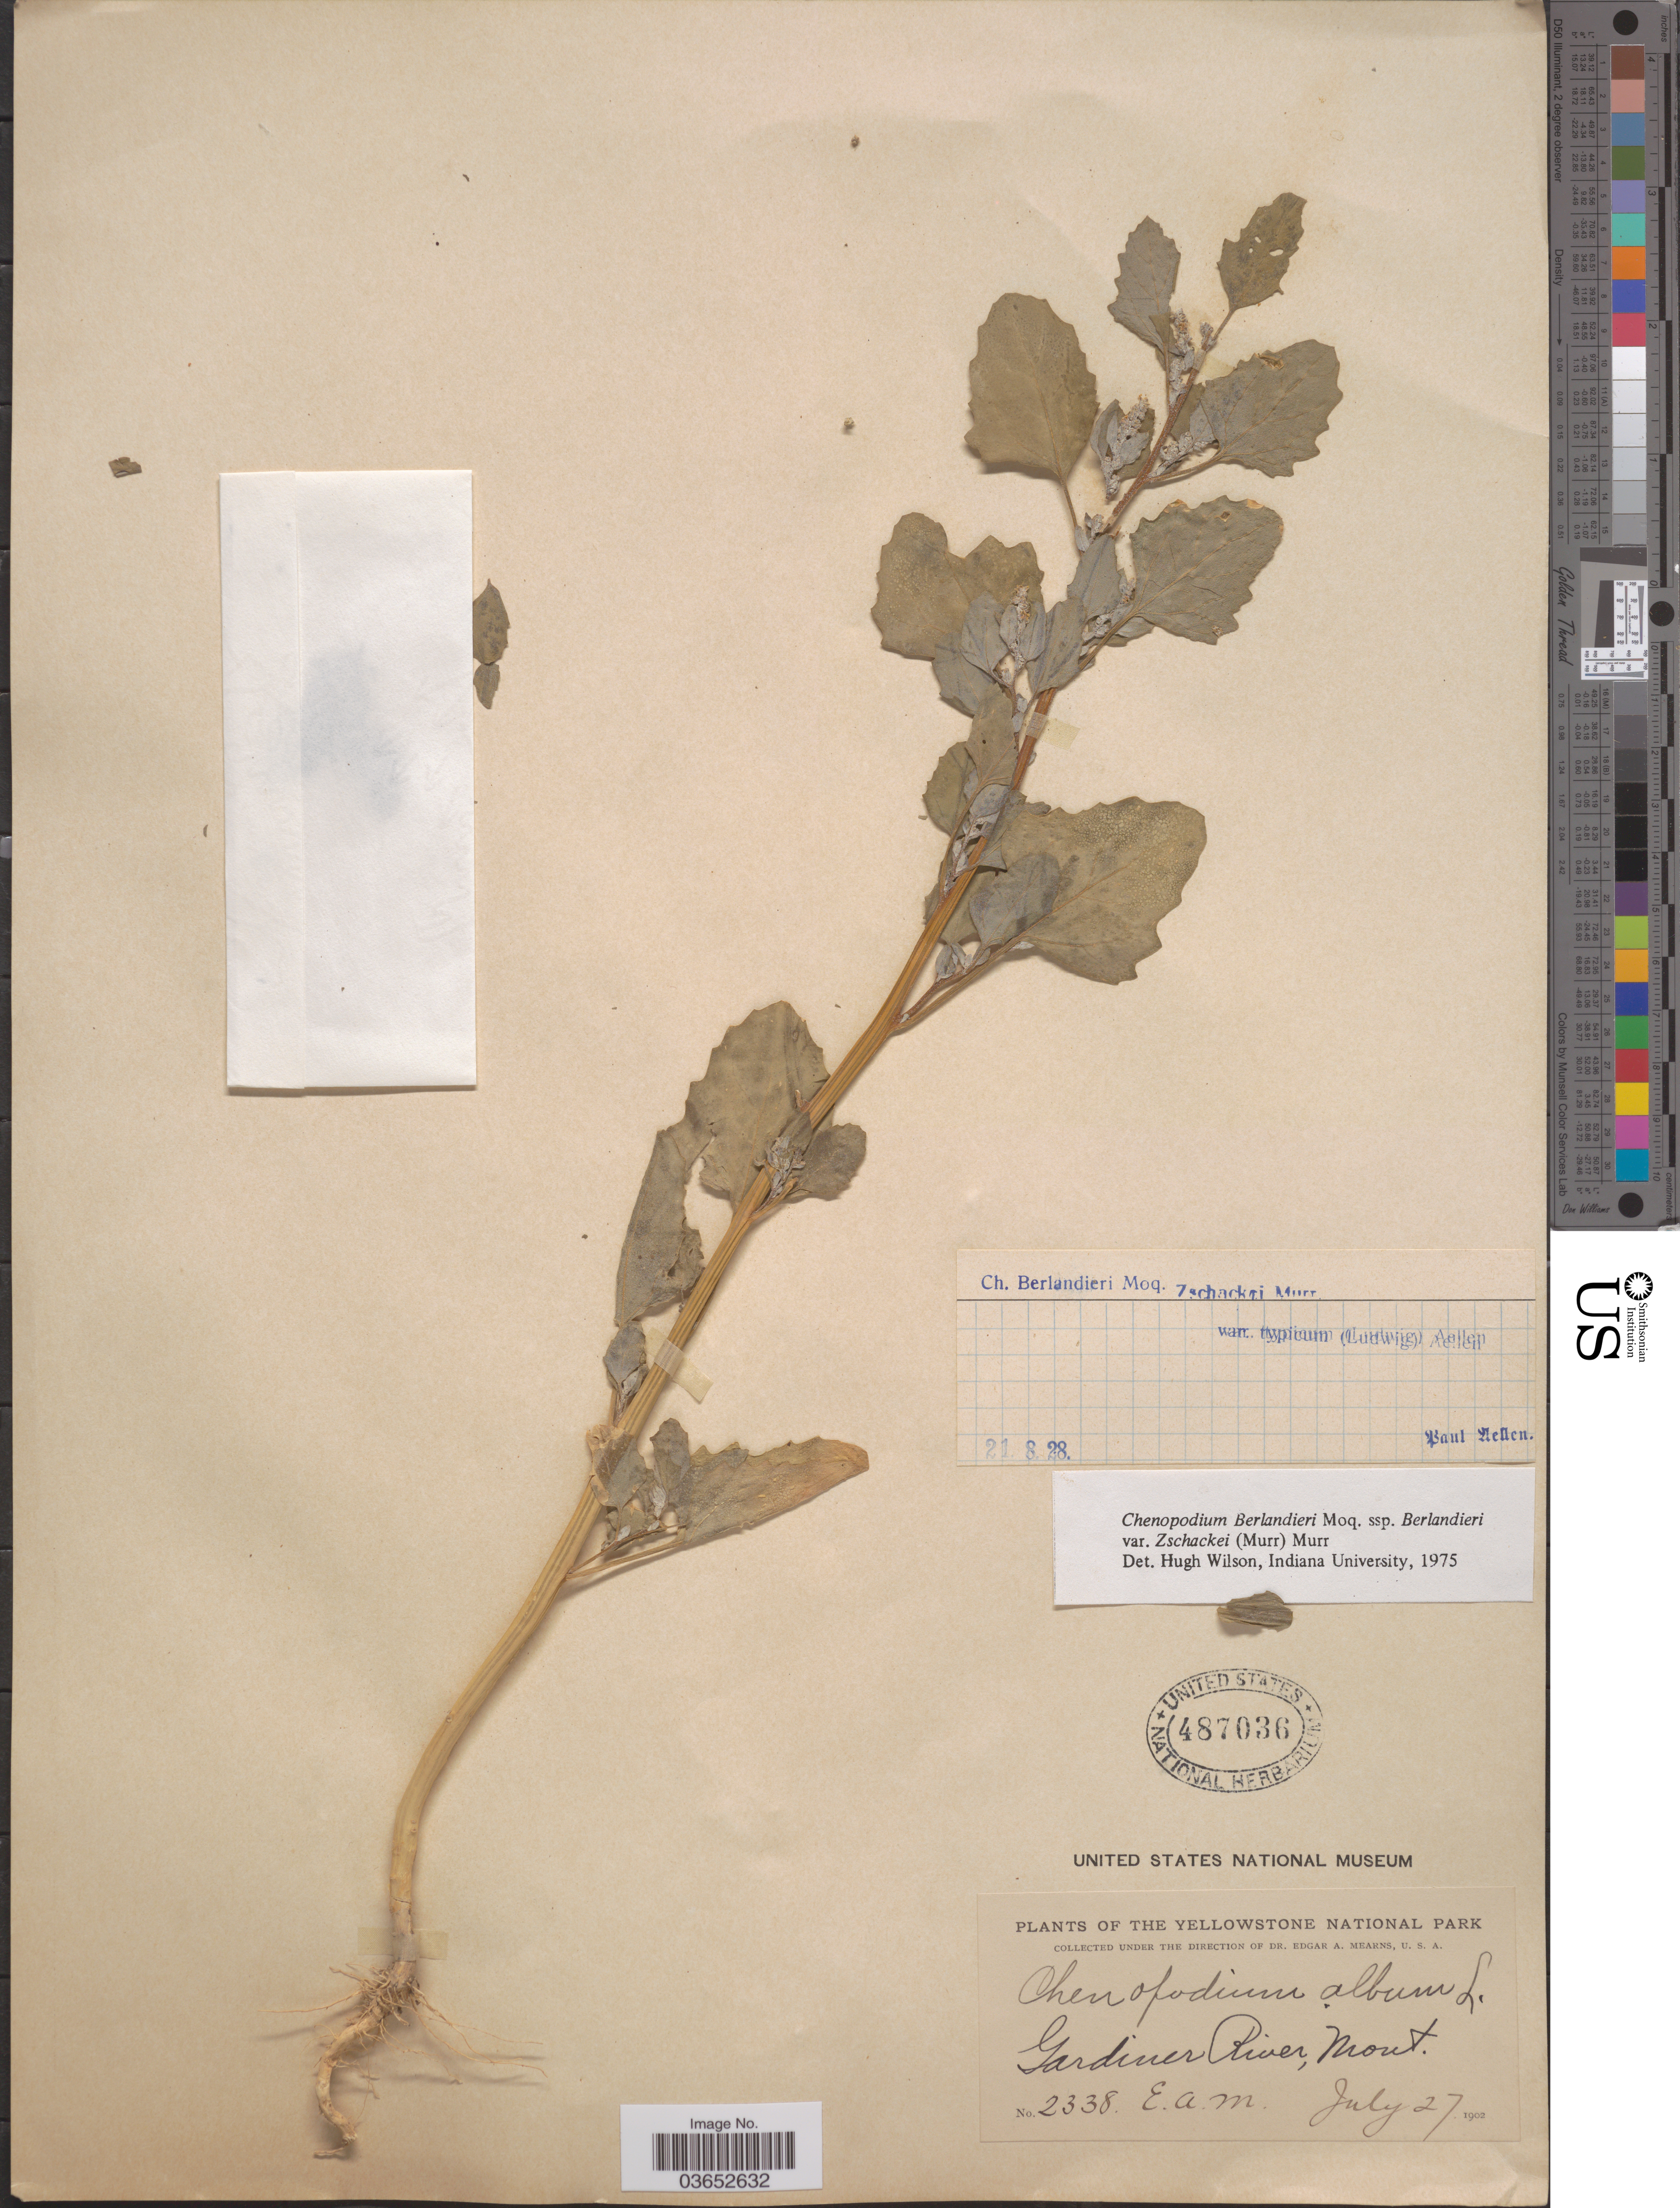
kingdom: Plantae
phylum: Tracheophyta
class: Magnoliopsida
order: Caryophyllales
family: Amaranthaceae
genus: Chenopodium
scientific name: Chenopodium berlandieri var. zschackei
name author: (Murr.) Murr.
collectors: E. A. Mearns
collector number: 2338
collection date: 1902-07-27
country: United States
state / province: Montana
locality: Yellowstone National Park. Gardiner River.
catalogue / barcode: US 487036